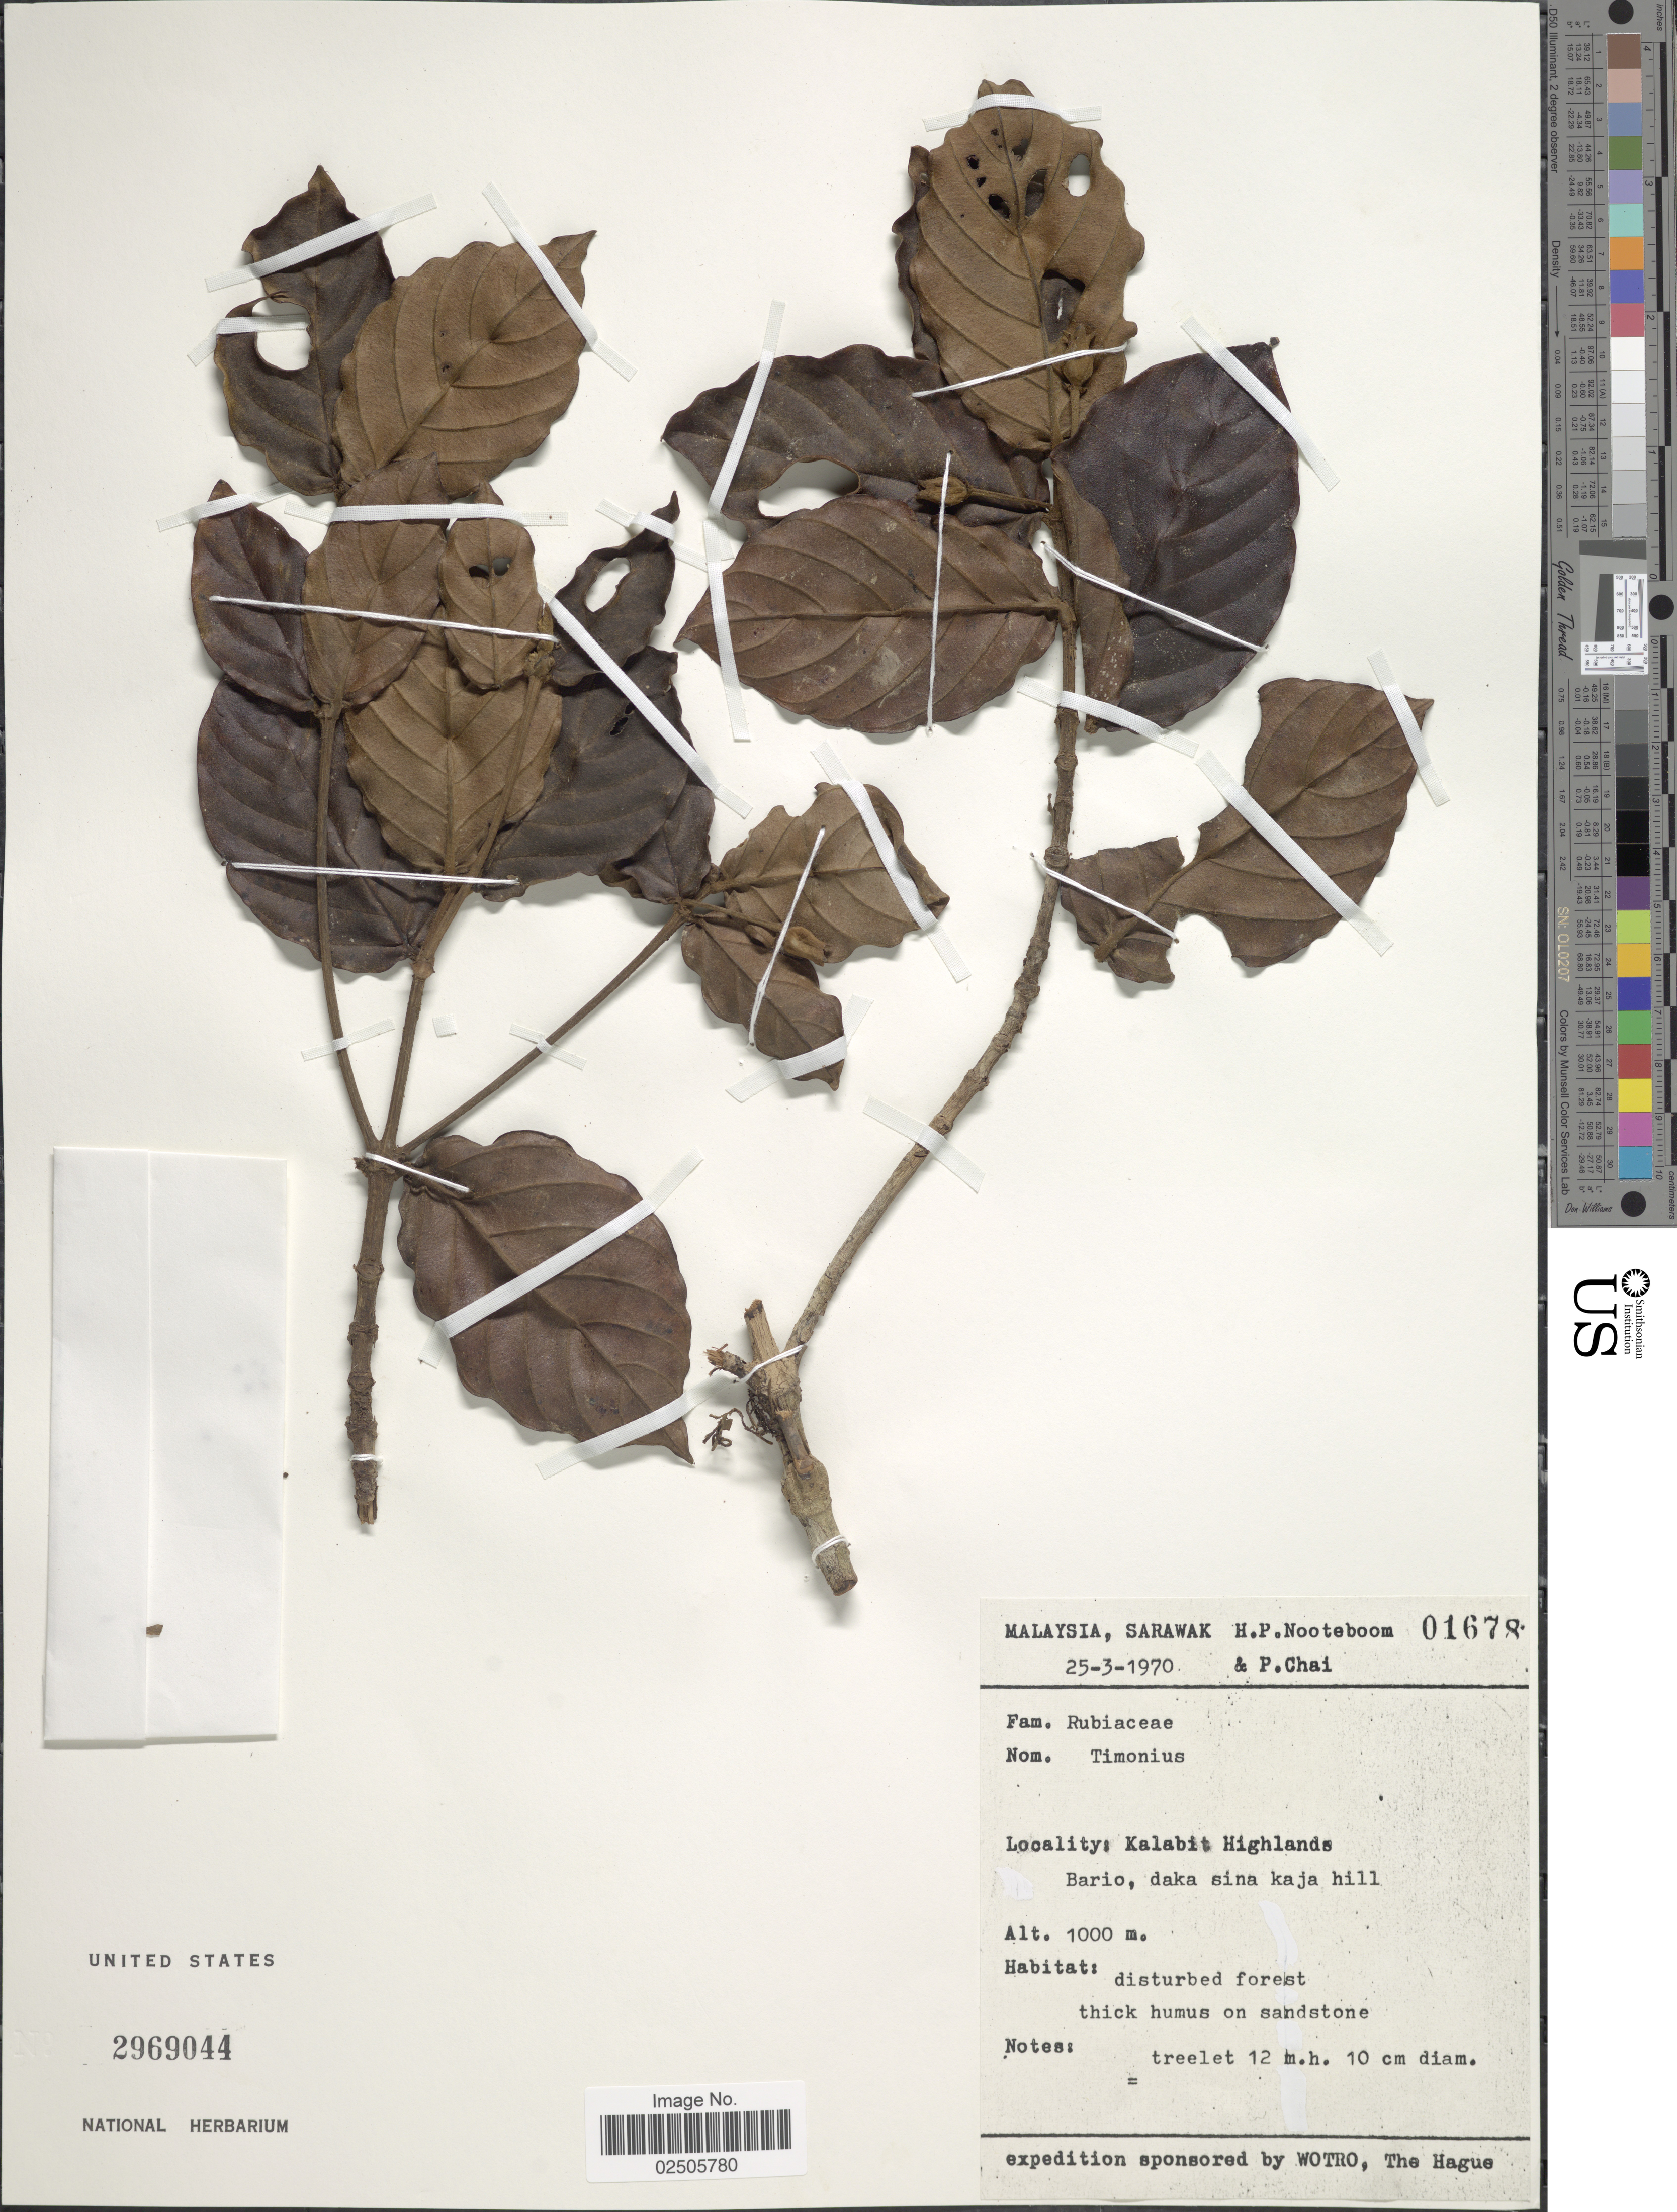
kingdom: Plantae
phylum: Tracheophyta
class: Magnoliopsida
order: Gentianales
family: Rubiaceae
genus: Timonius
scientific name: Timonius sp.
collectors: H. P. Nooteboom & P. Chai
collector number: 01678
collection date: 1970-03-25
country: Malaysia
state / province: Sarawak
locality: Kalabit Highlands, Bario, daka sina kaja hill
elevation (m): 1000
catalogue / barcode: US 2969044